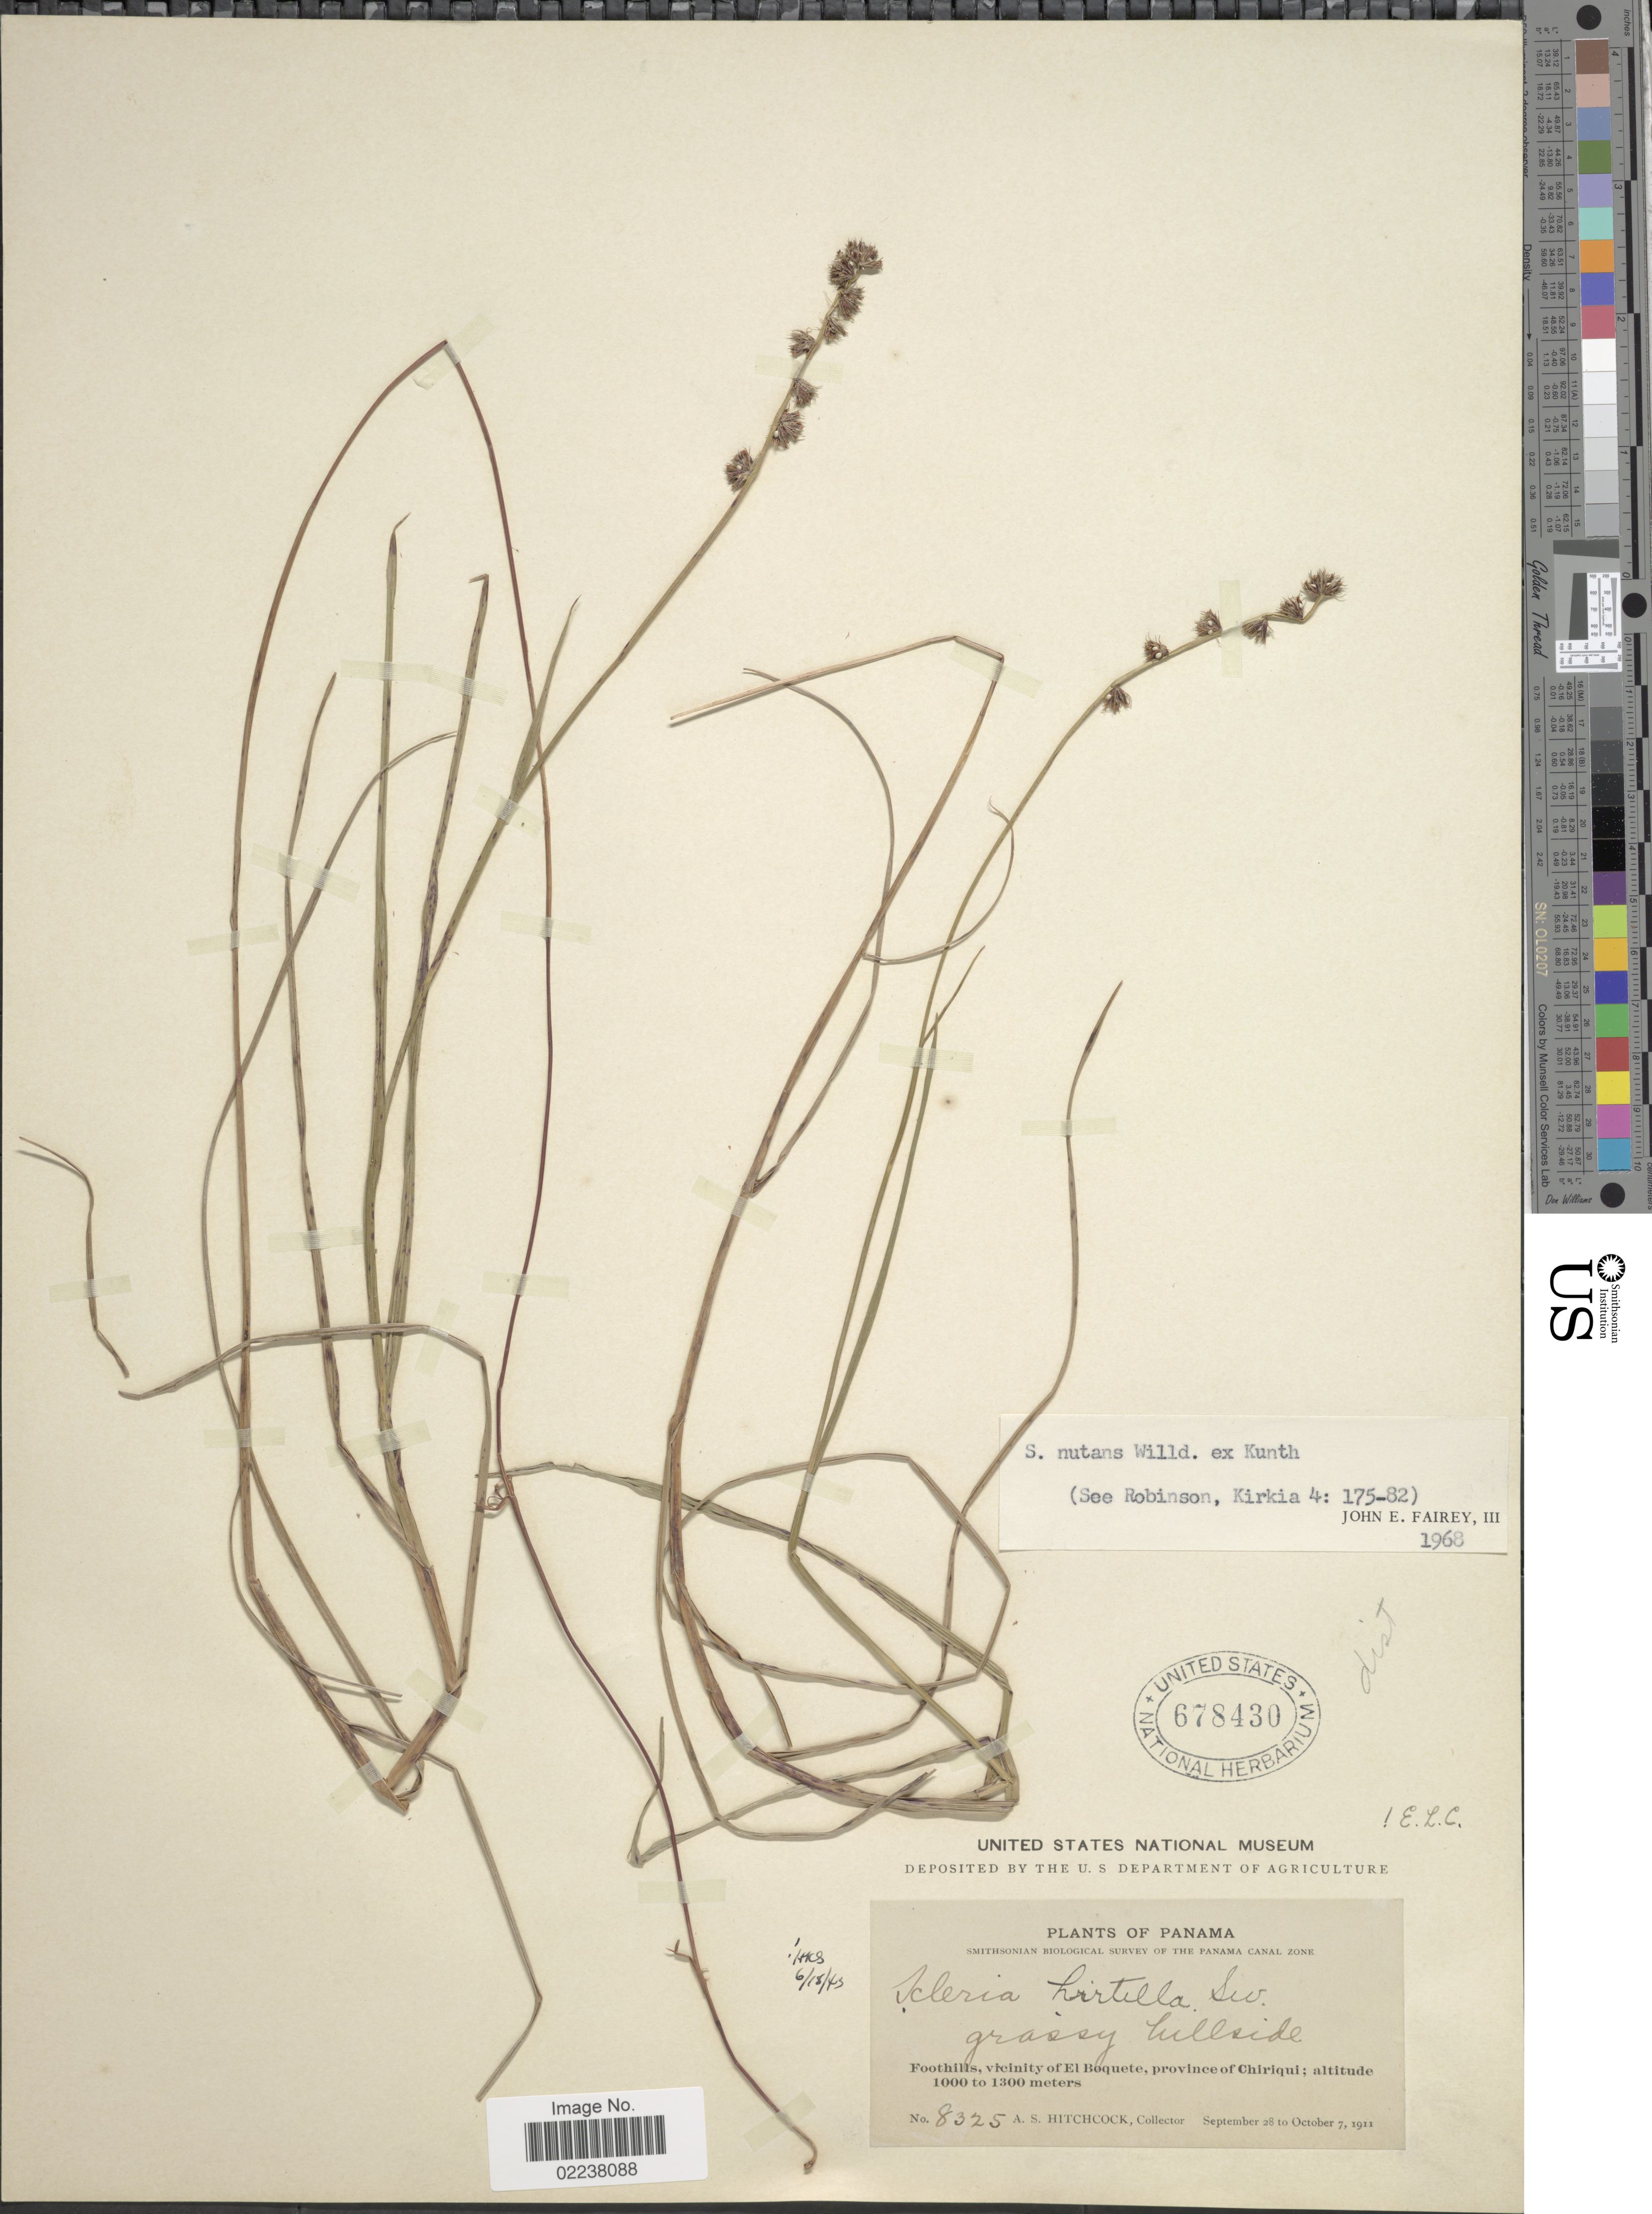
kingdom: Plantae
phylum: Tracheophyta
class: Liliopsida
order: Poales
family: Cyperaceae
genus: Scleria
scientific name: Scleria distans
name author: Poir.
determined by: Strong, Mark T., (BOT), Smithsonian Institution - National Museum of Natural History (UNITED STATES)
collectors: A. S. Hitchcock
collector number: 8325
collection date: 1911-09-28/1911-10-07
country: Panama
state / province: Chiriqui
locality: Foothills, vicinity of El Boquete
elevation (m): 1000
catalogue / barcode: US 678430